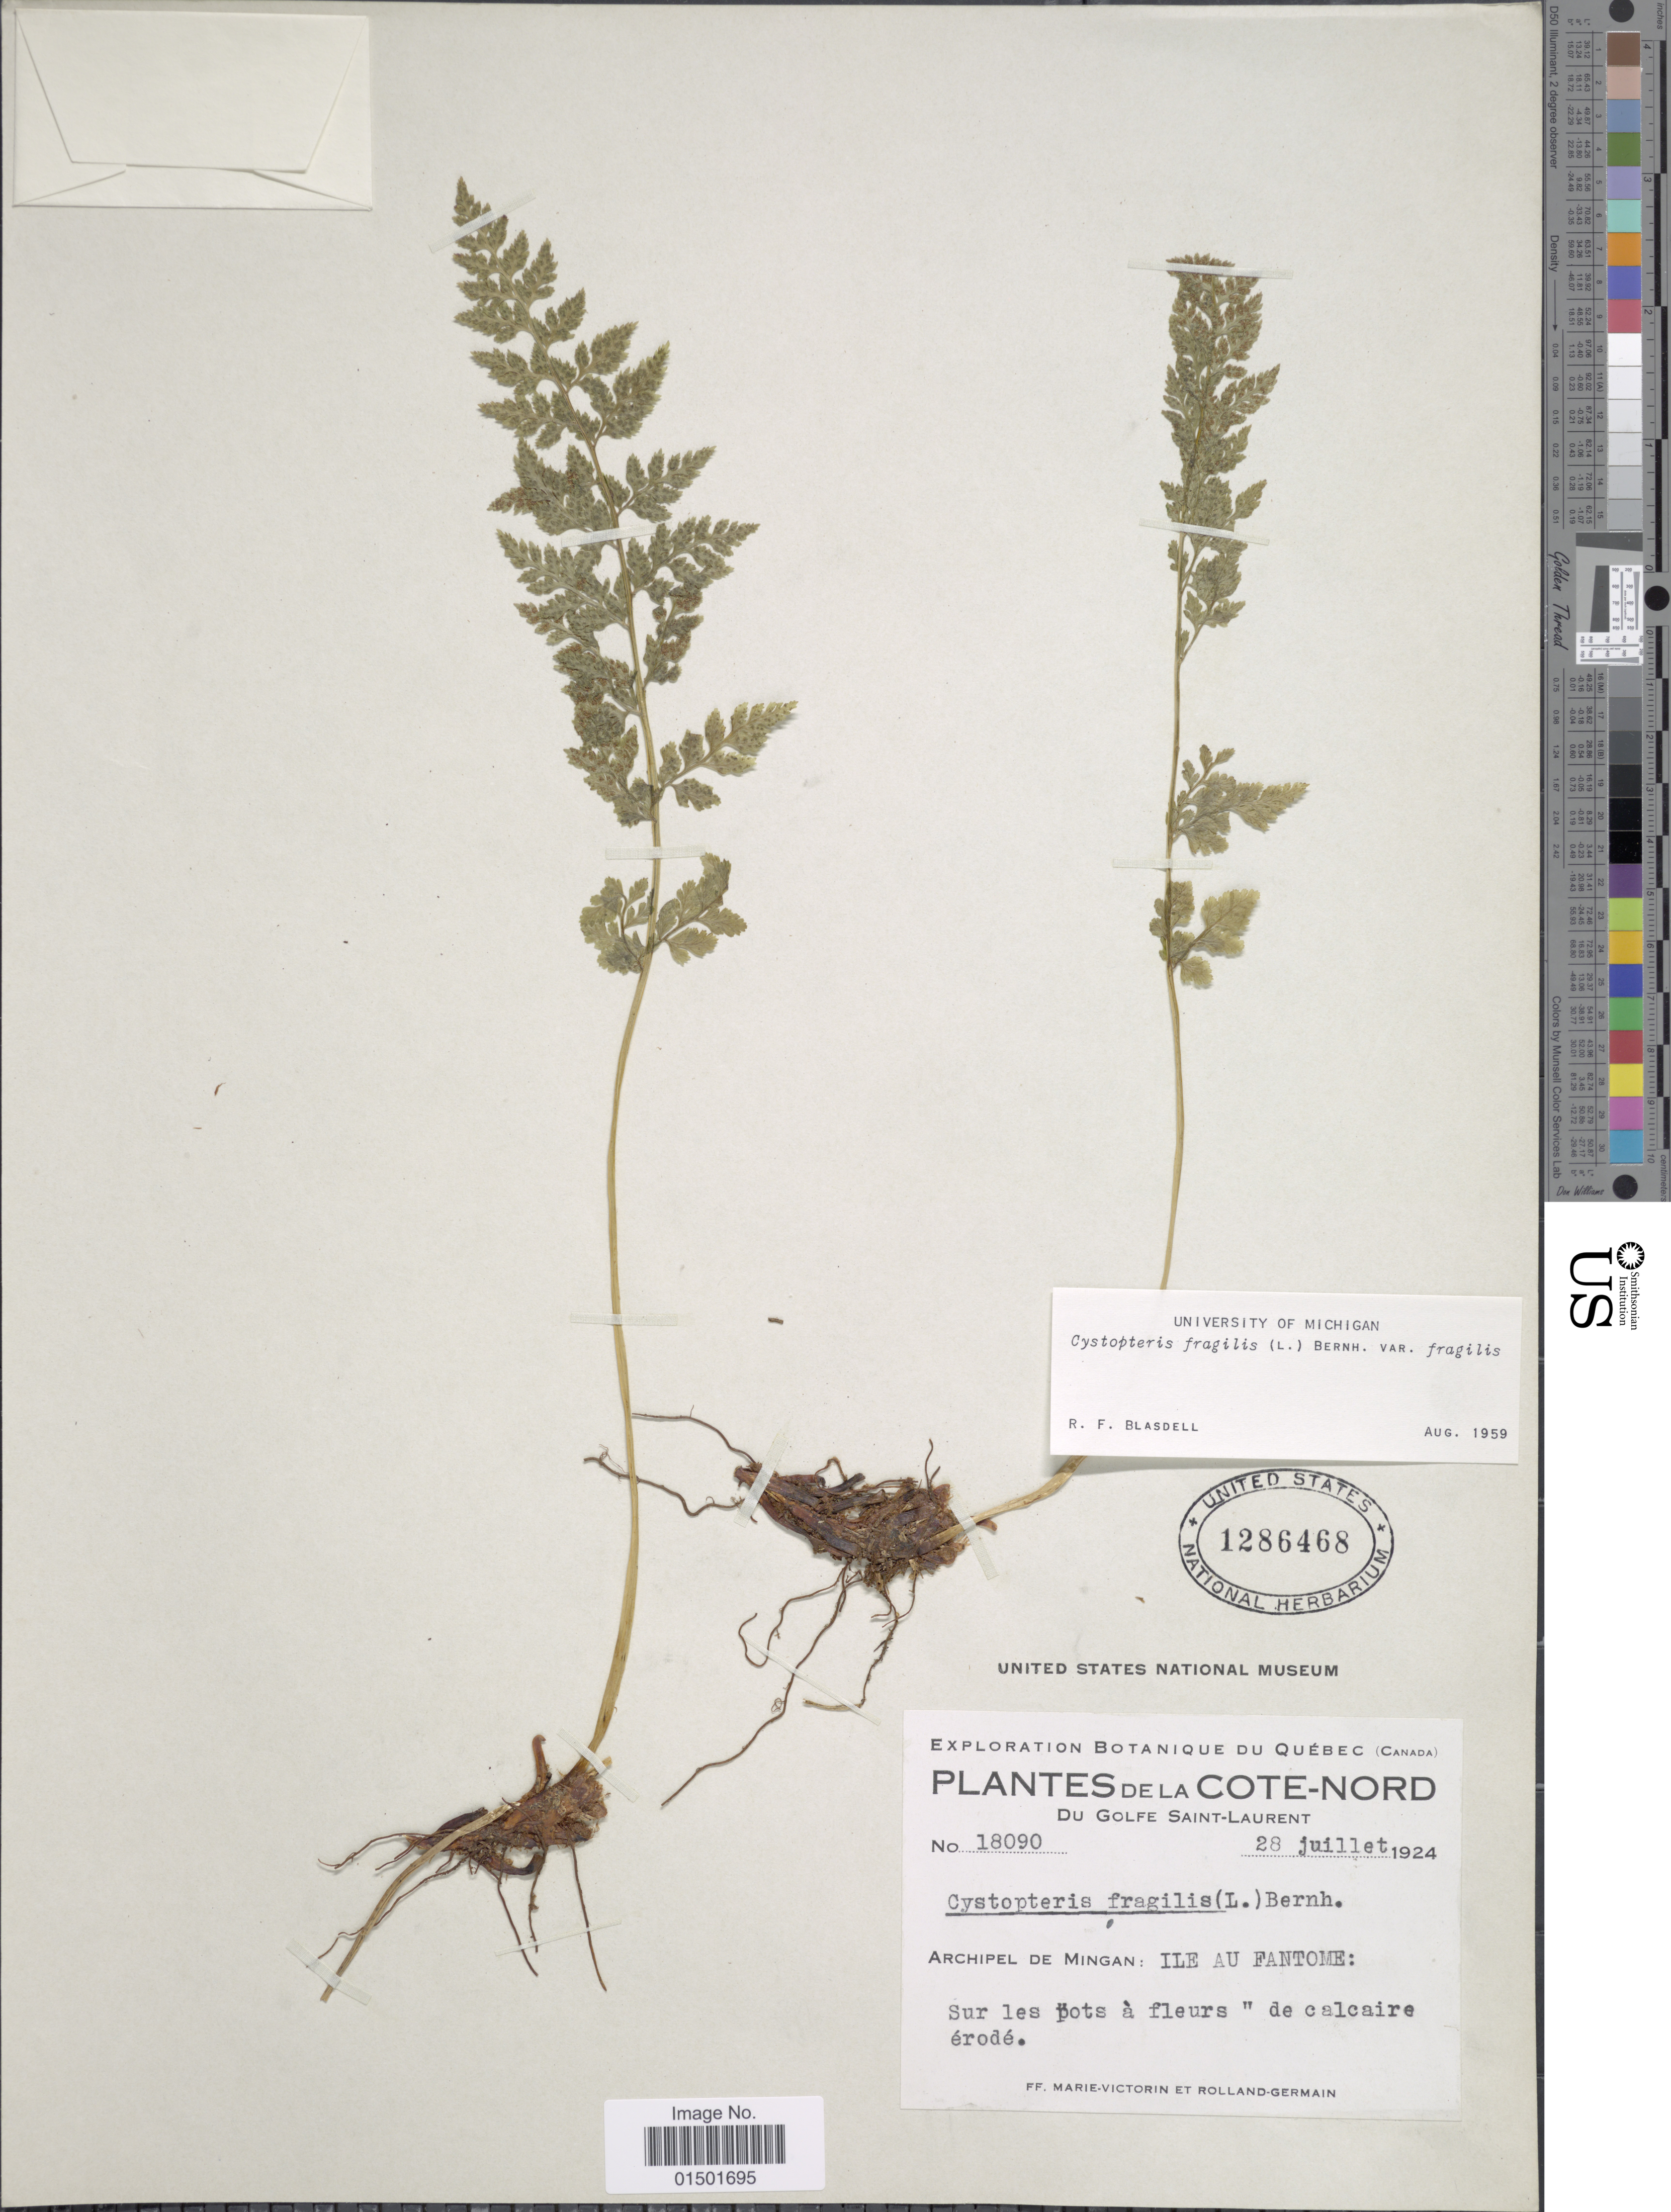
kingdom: Plantae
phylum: Tracheophyta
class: Polypodiopsida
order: Polypodiales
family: Cystopteridaceae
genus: Cystopteris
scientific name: Cystopteris fragilis var. fragilis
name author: (L.) Bernh.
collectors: Fr. Marie-Victorin & Rolland-Germain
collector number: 18090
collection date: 1924-07-28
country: Canada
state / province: Quebec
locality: Cote-Nord du Golfe Saint-Laurent. Archipe de MIngan: Ile Au Fantome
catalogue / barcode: US 1286468